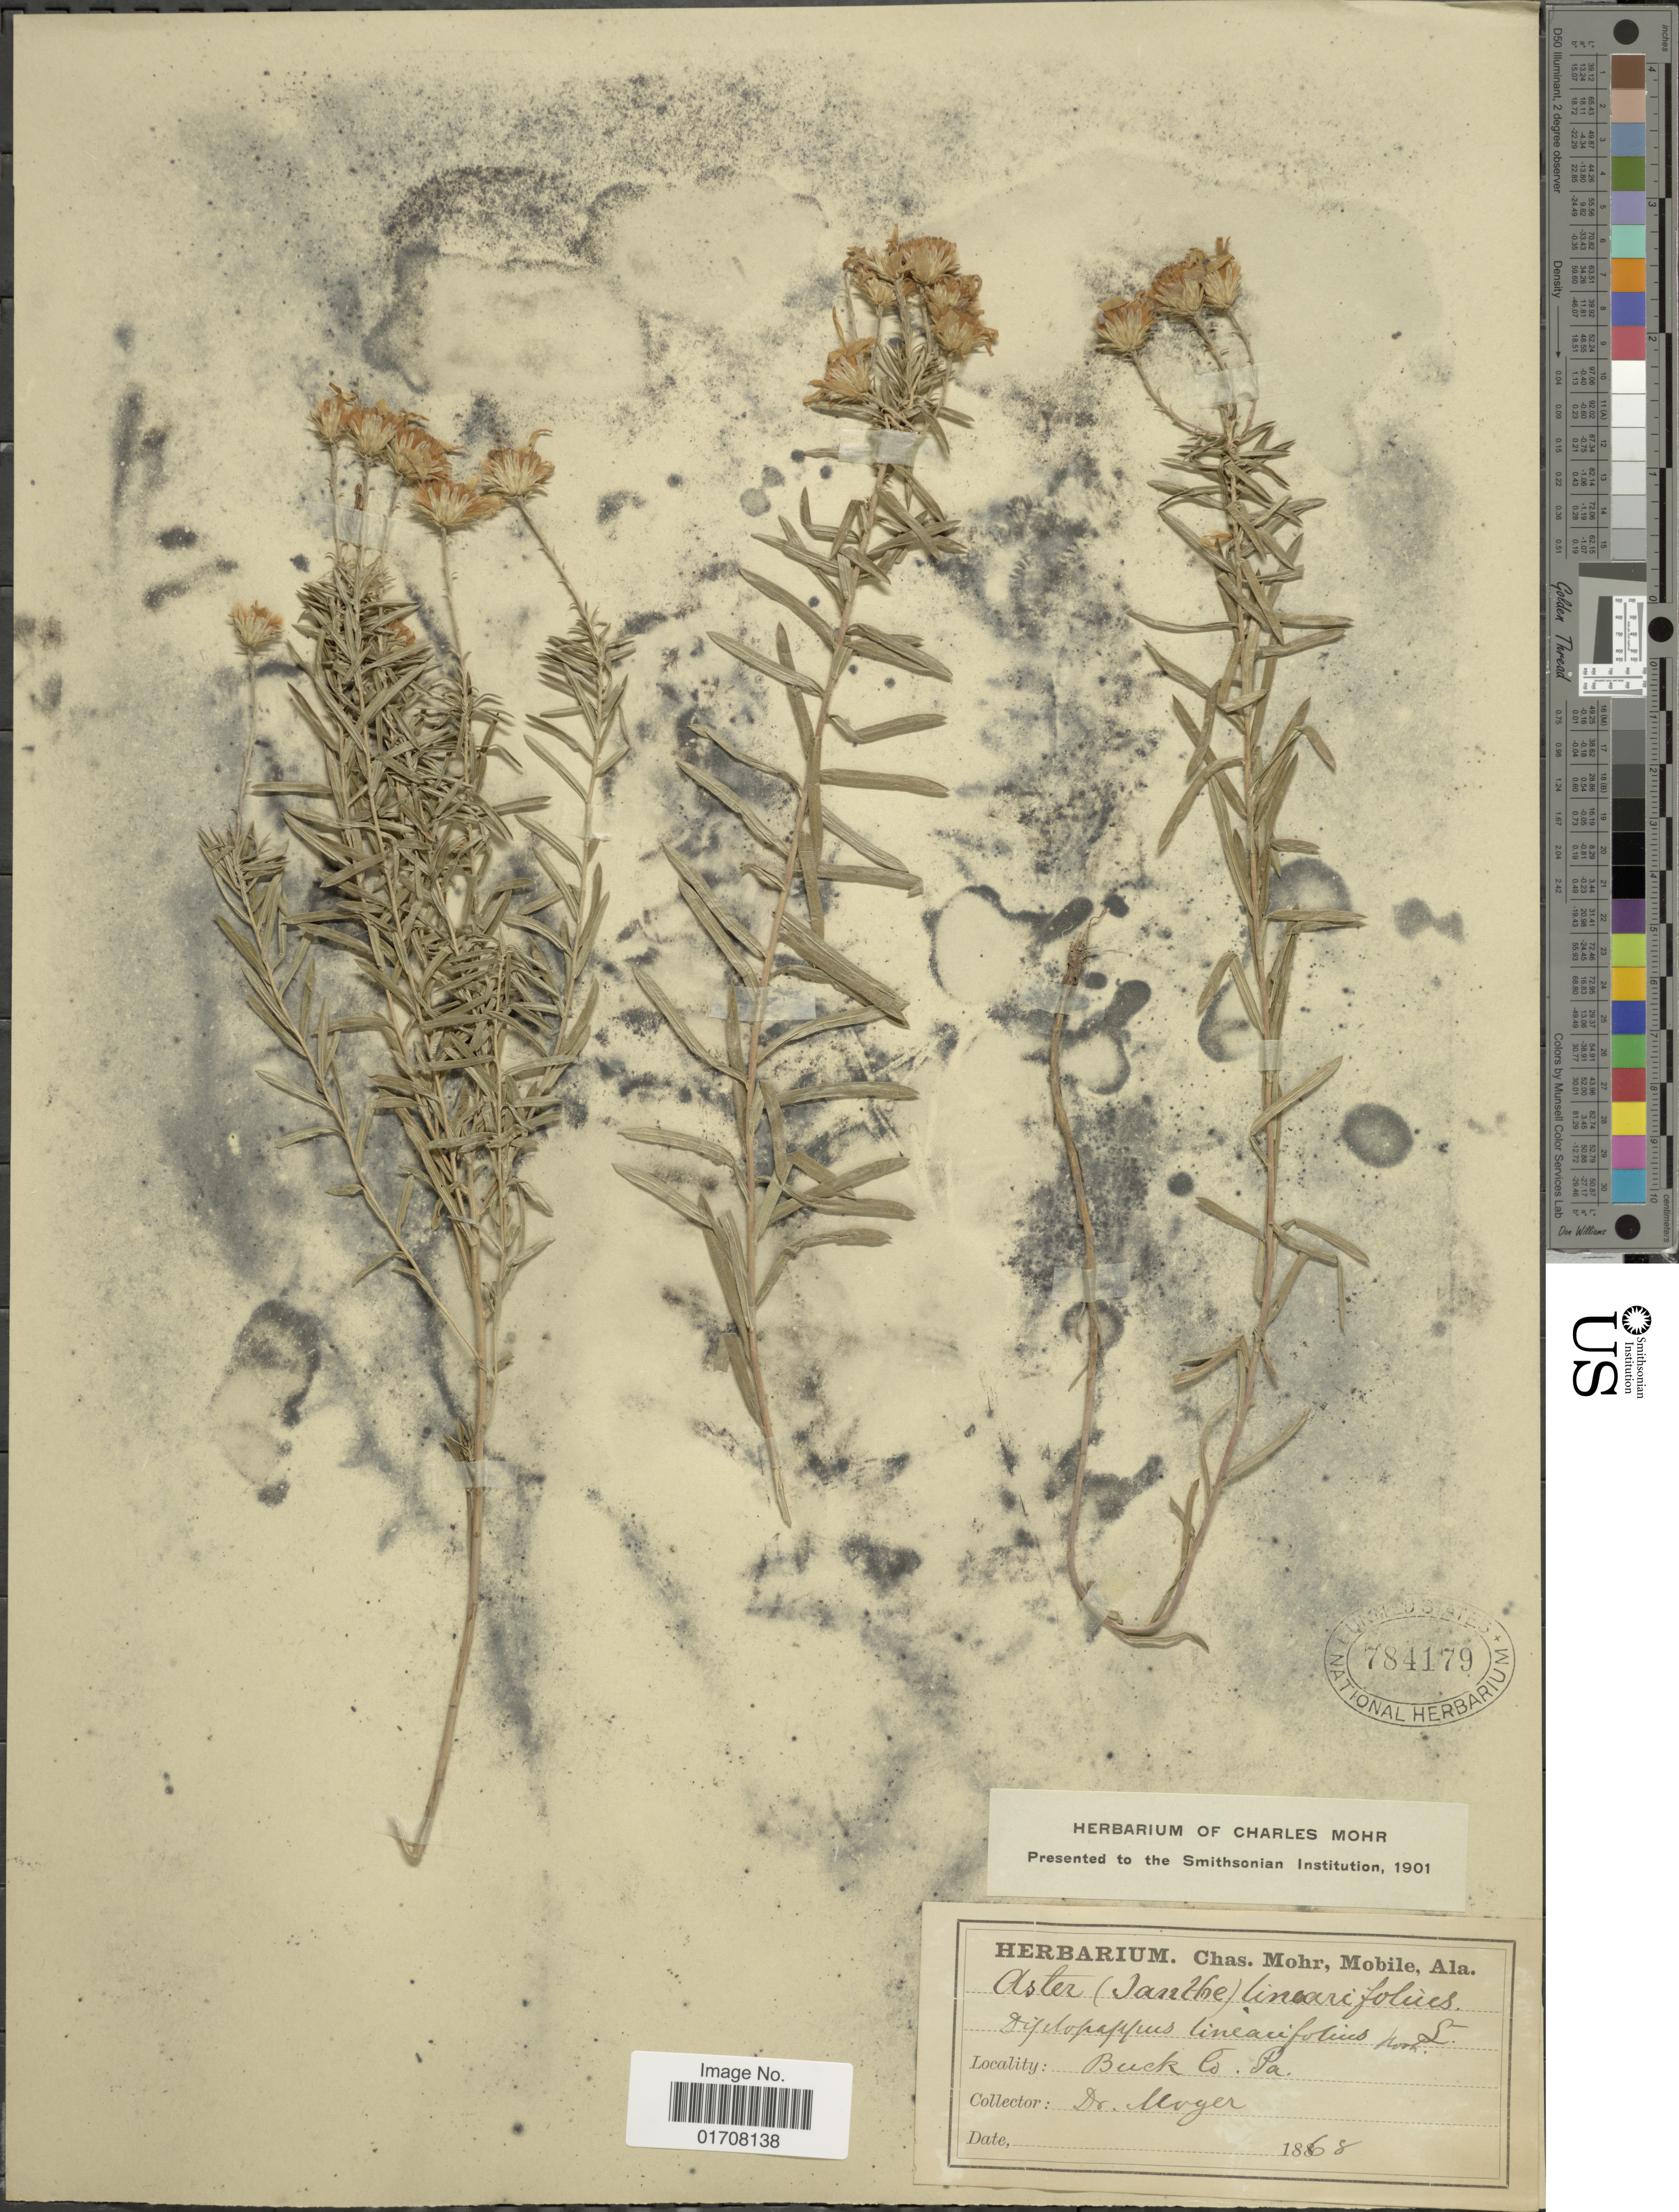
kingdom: Plantae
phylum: Tracheophyta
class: Magnoliopsida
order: Asterales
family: Asteraceae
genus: Ionactis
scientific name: Ionactis linariifolia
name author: (L.) Greene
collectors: Moyer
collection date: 1868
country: United States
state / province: Pennsylvania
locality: Buck Co., Pa.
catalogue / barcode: US 784179